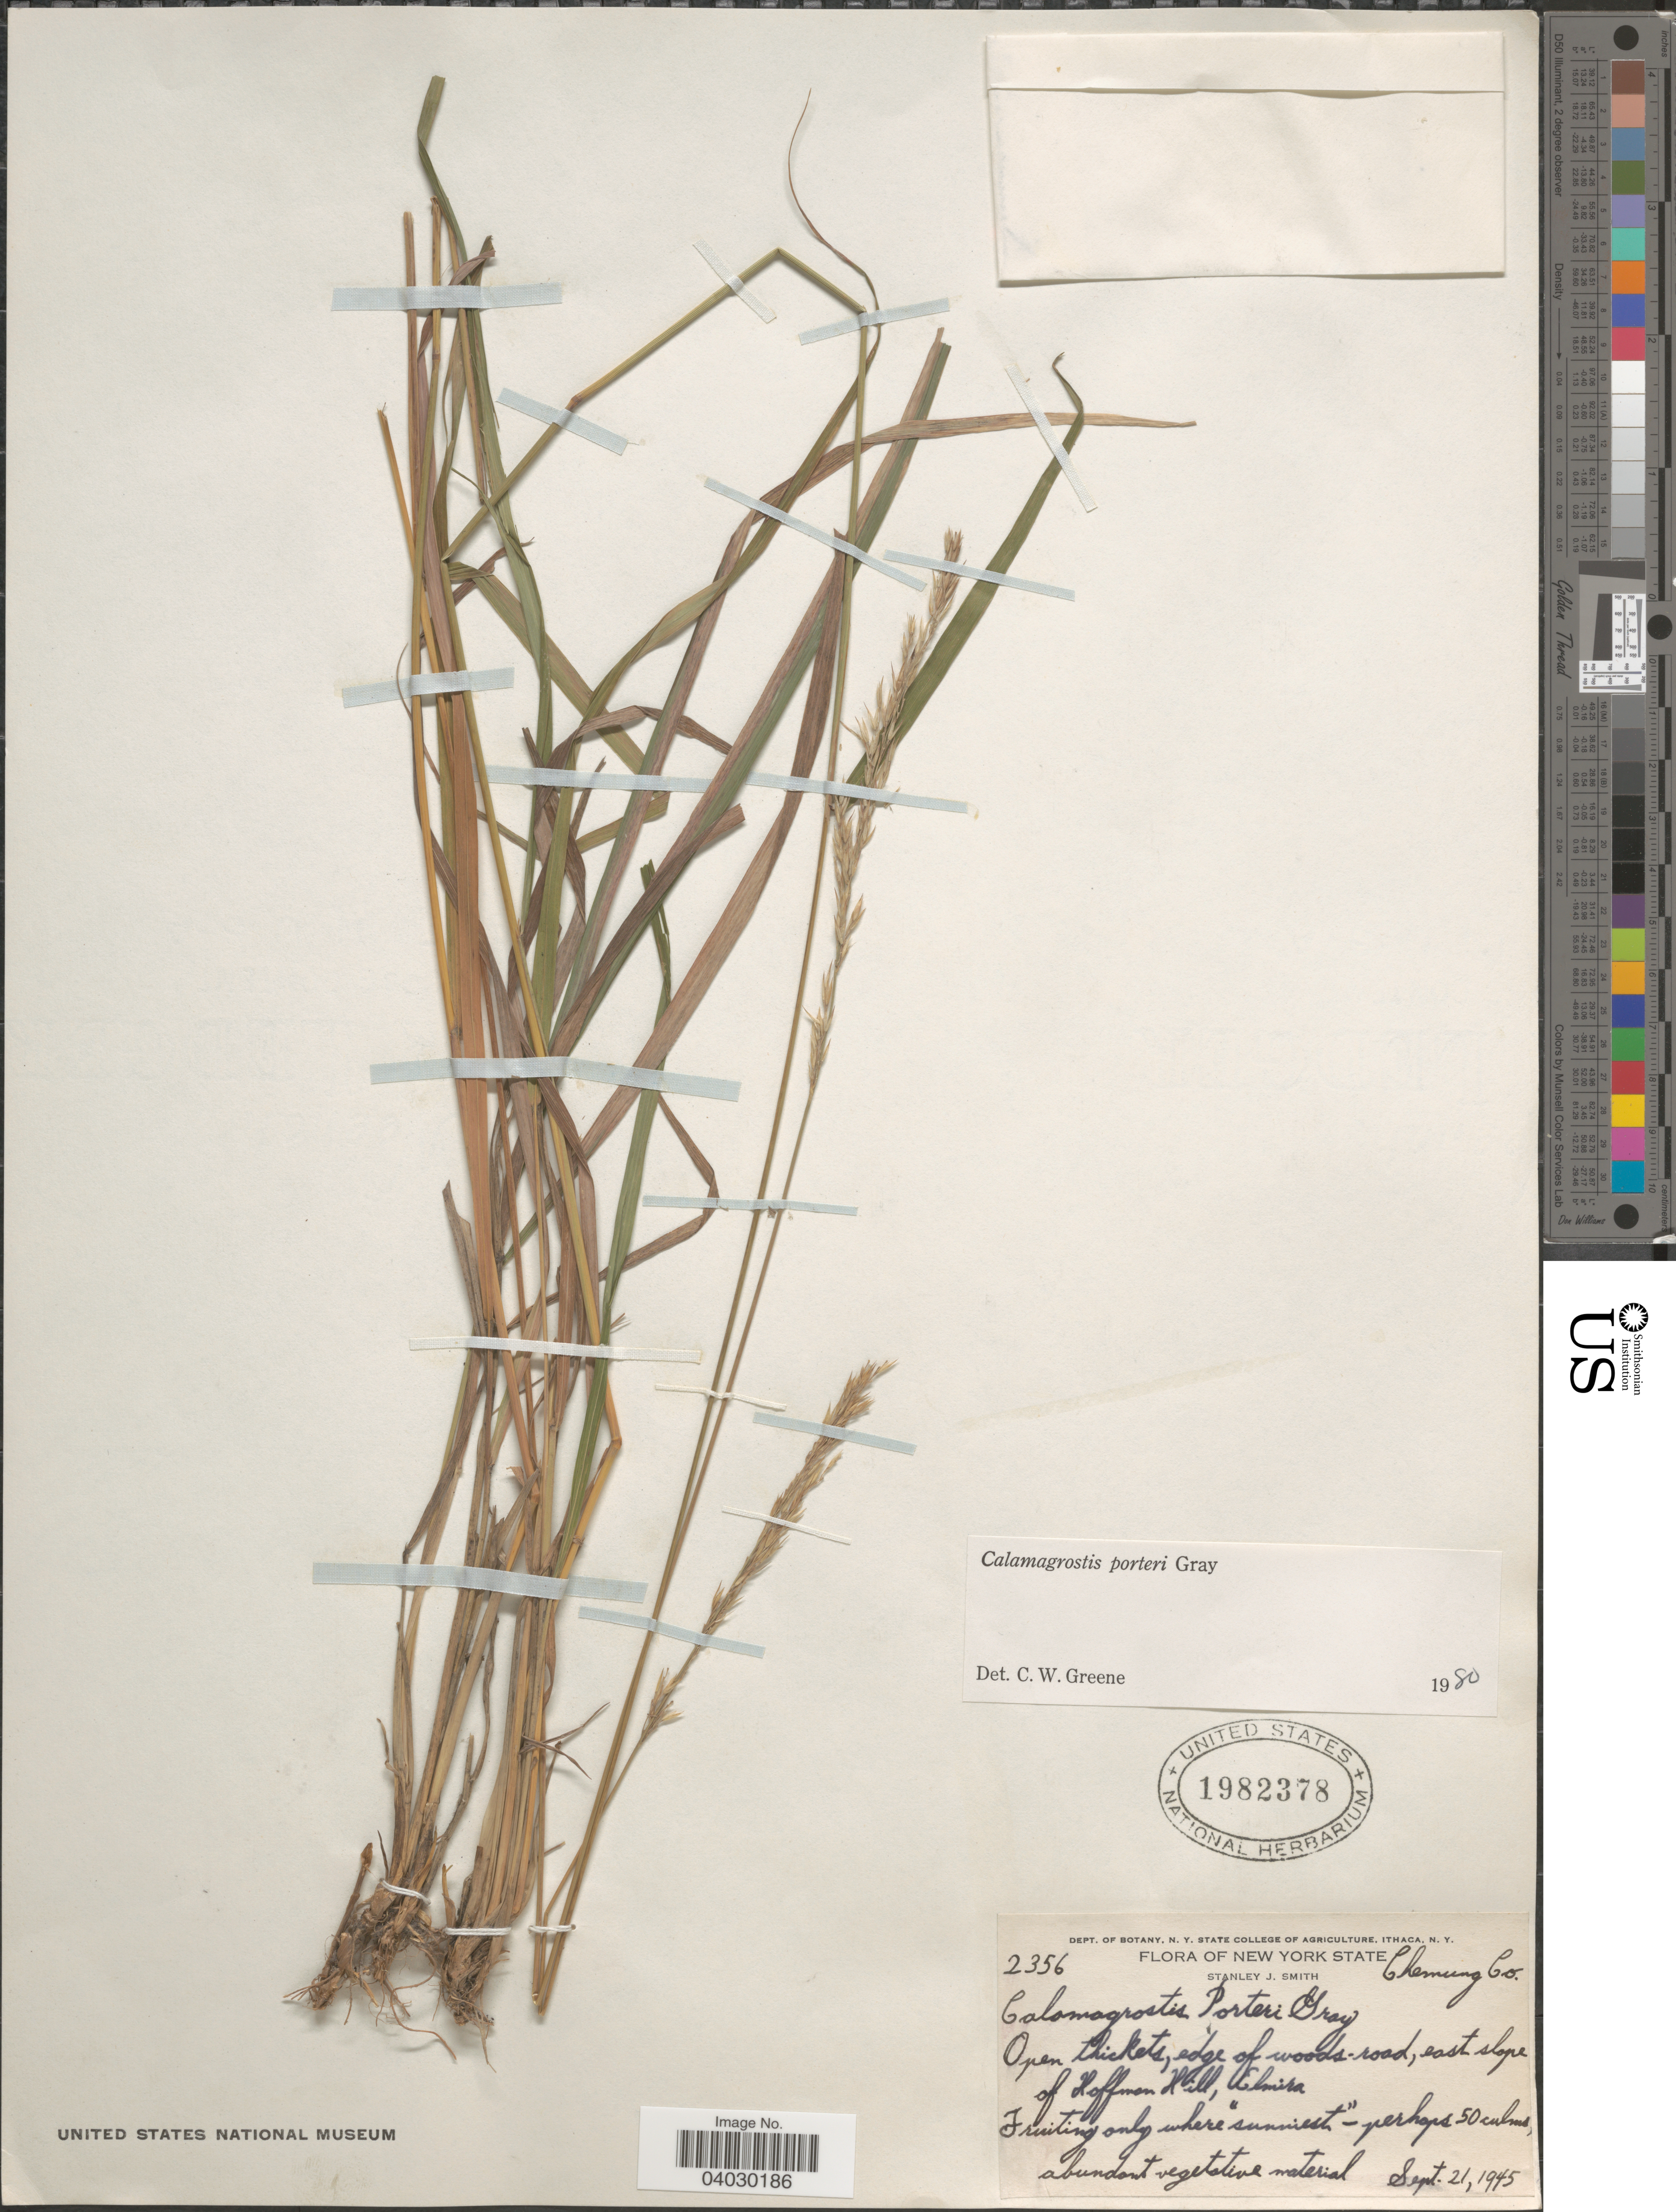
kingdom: Plantae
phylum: Tracheophyta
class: Liliopsida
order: Poales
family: Poaceae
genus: Calamagrostis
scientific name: Calamagrostis porteri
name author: A. Gray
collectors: S. Smith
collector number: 2356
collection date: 1945-09-21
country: United States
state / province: New York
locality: Chemung Co. East slope of Hoffman Hill, Elmira.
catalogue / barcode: US 1982378